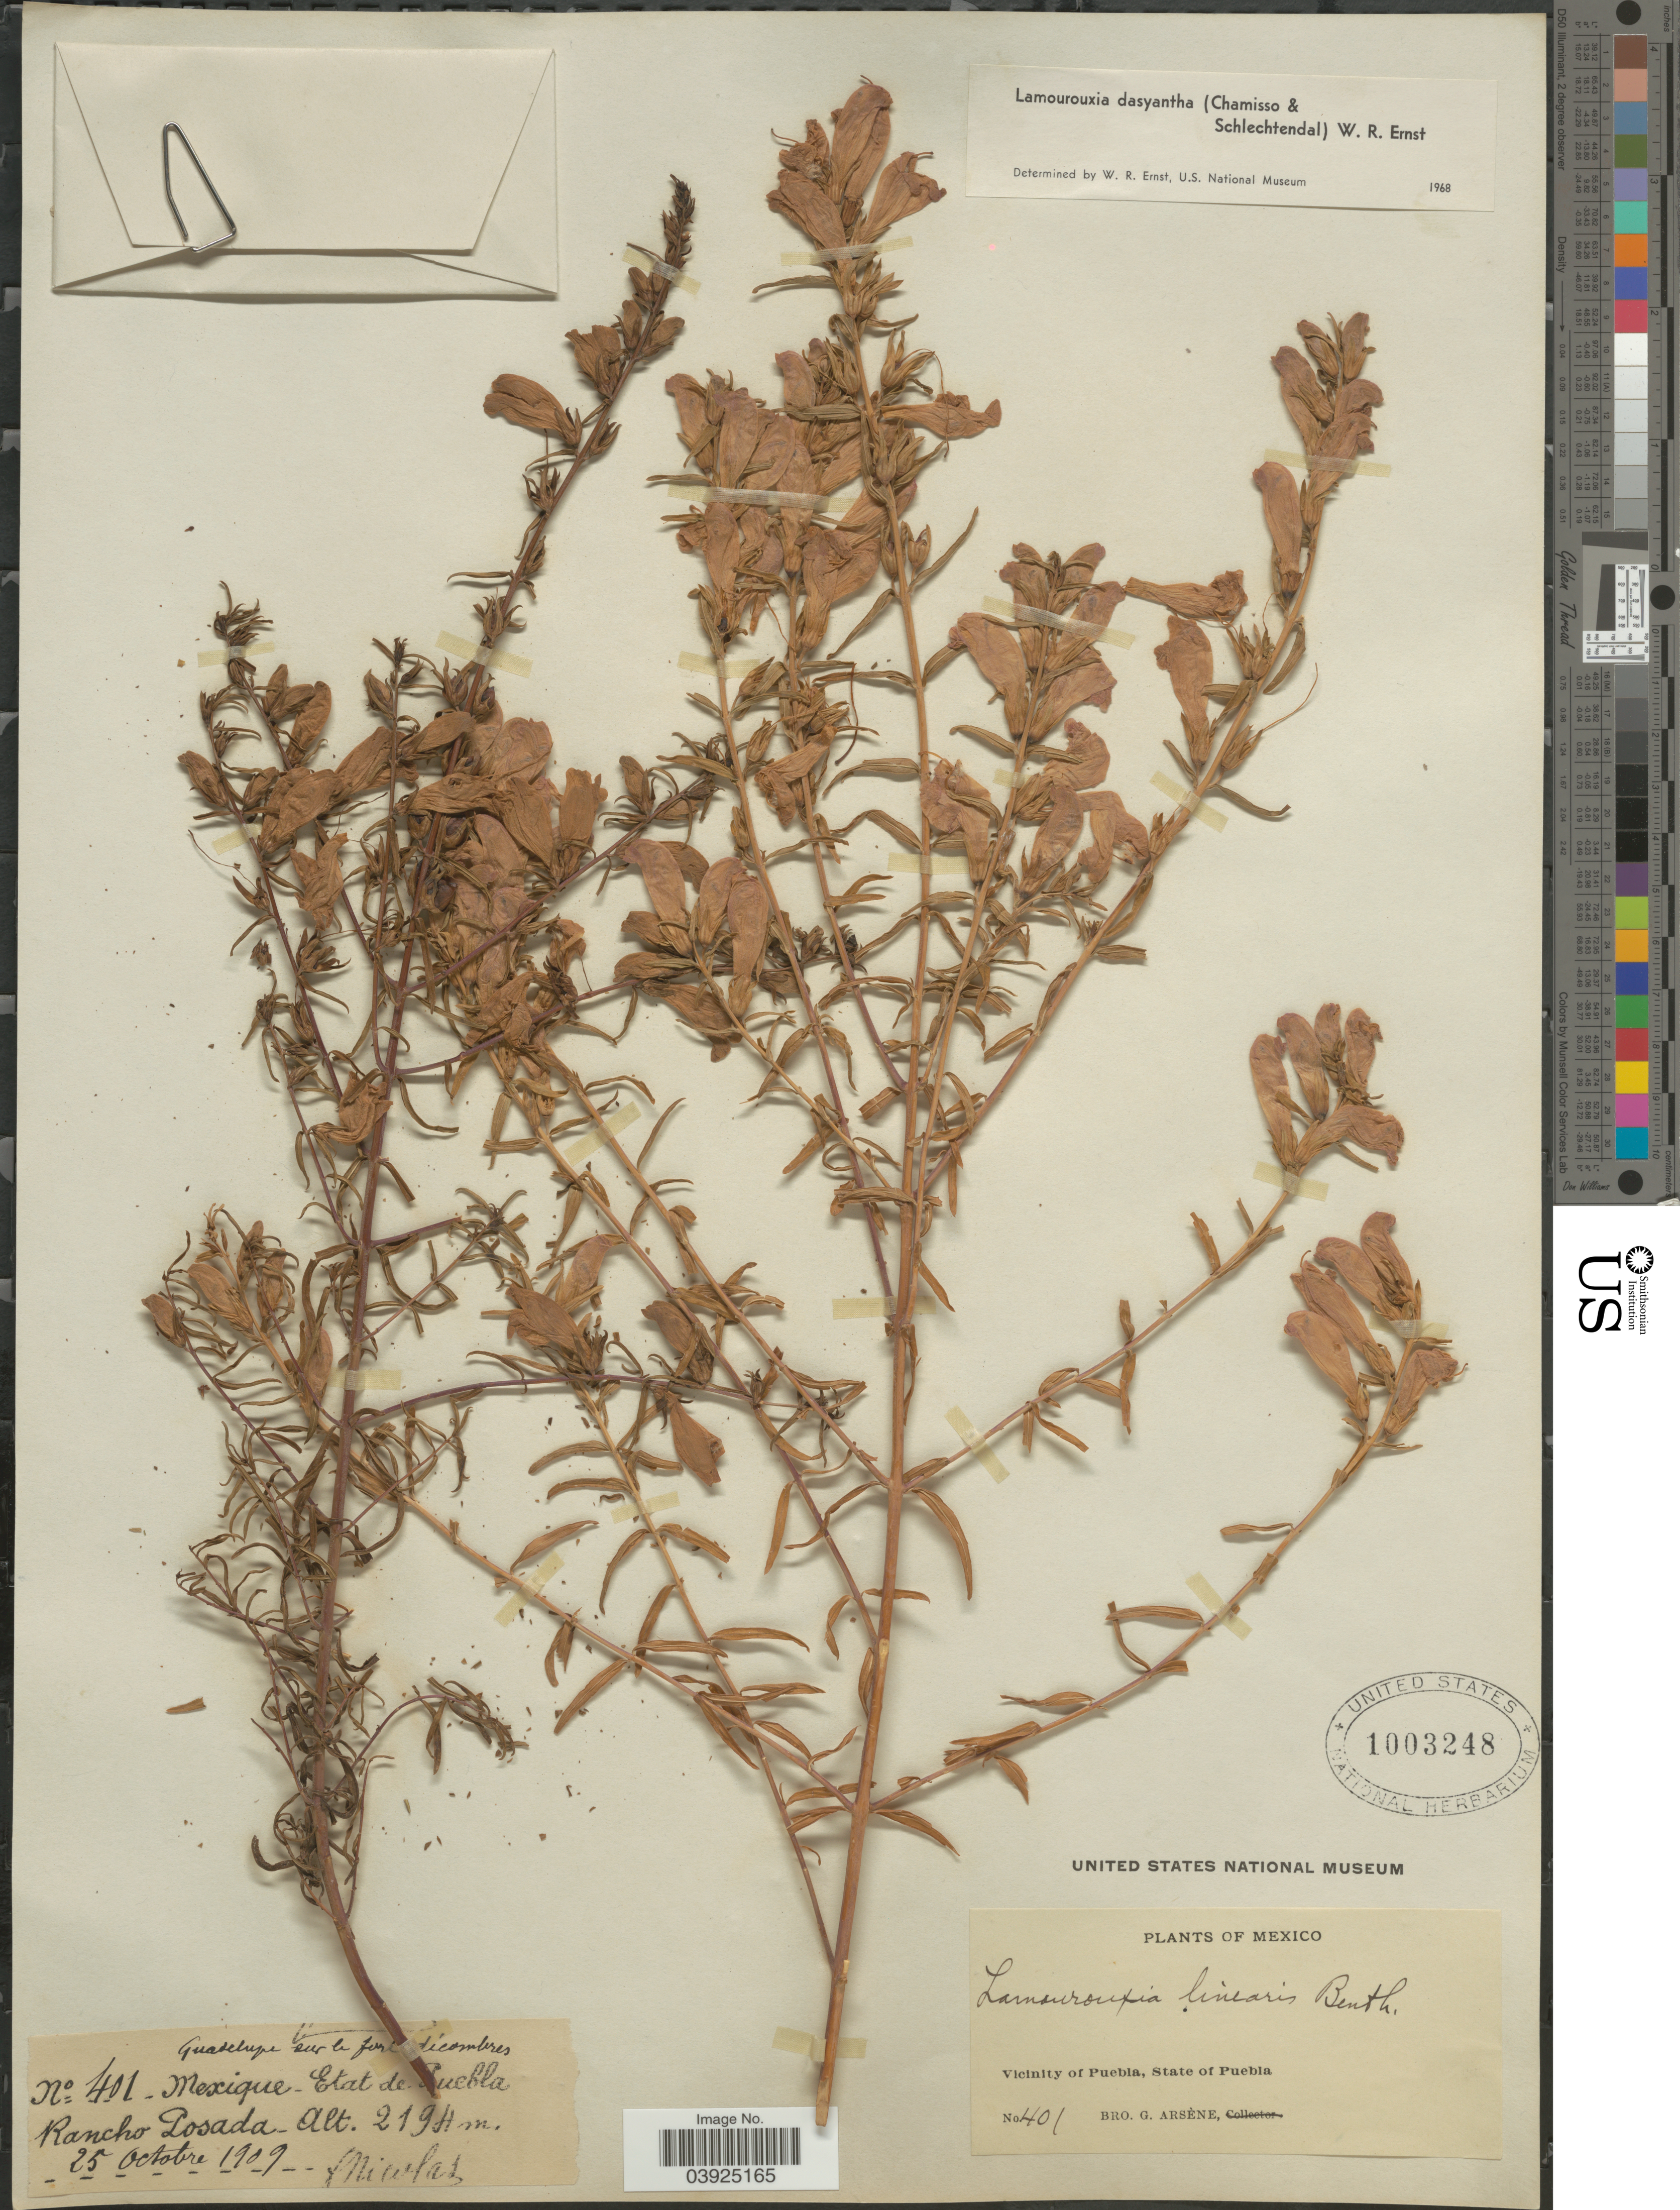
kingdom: Plantae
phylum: Tracheophyta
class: Magnoliopsida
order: Lamiales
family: Orobanchaceae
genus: Lamourouxia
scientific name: Lamourouxia dasyantha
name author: (Cham. & Schltdl.) W.R. Ernst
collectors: F. Nicolas & Bro. G. Arsène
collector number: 401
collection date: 1909-10-25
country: Mexico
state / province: Puebla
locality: Rancho Posada. Vicinity of Puebla.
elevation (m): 2194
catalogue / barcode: US 1003248